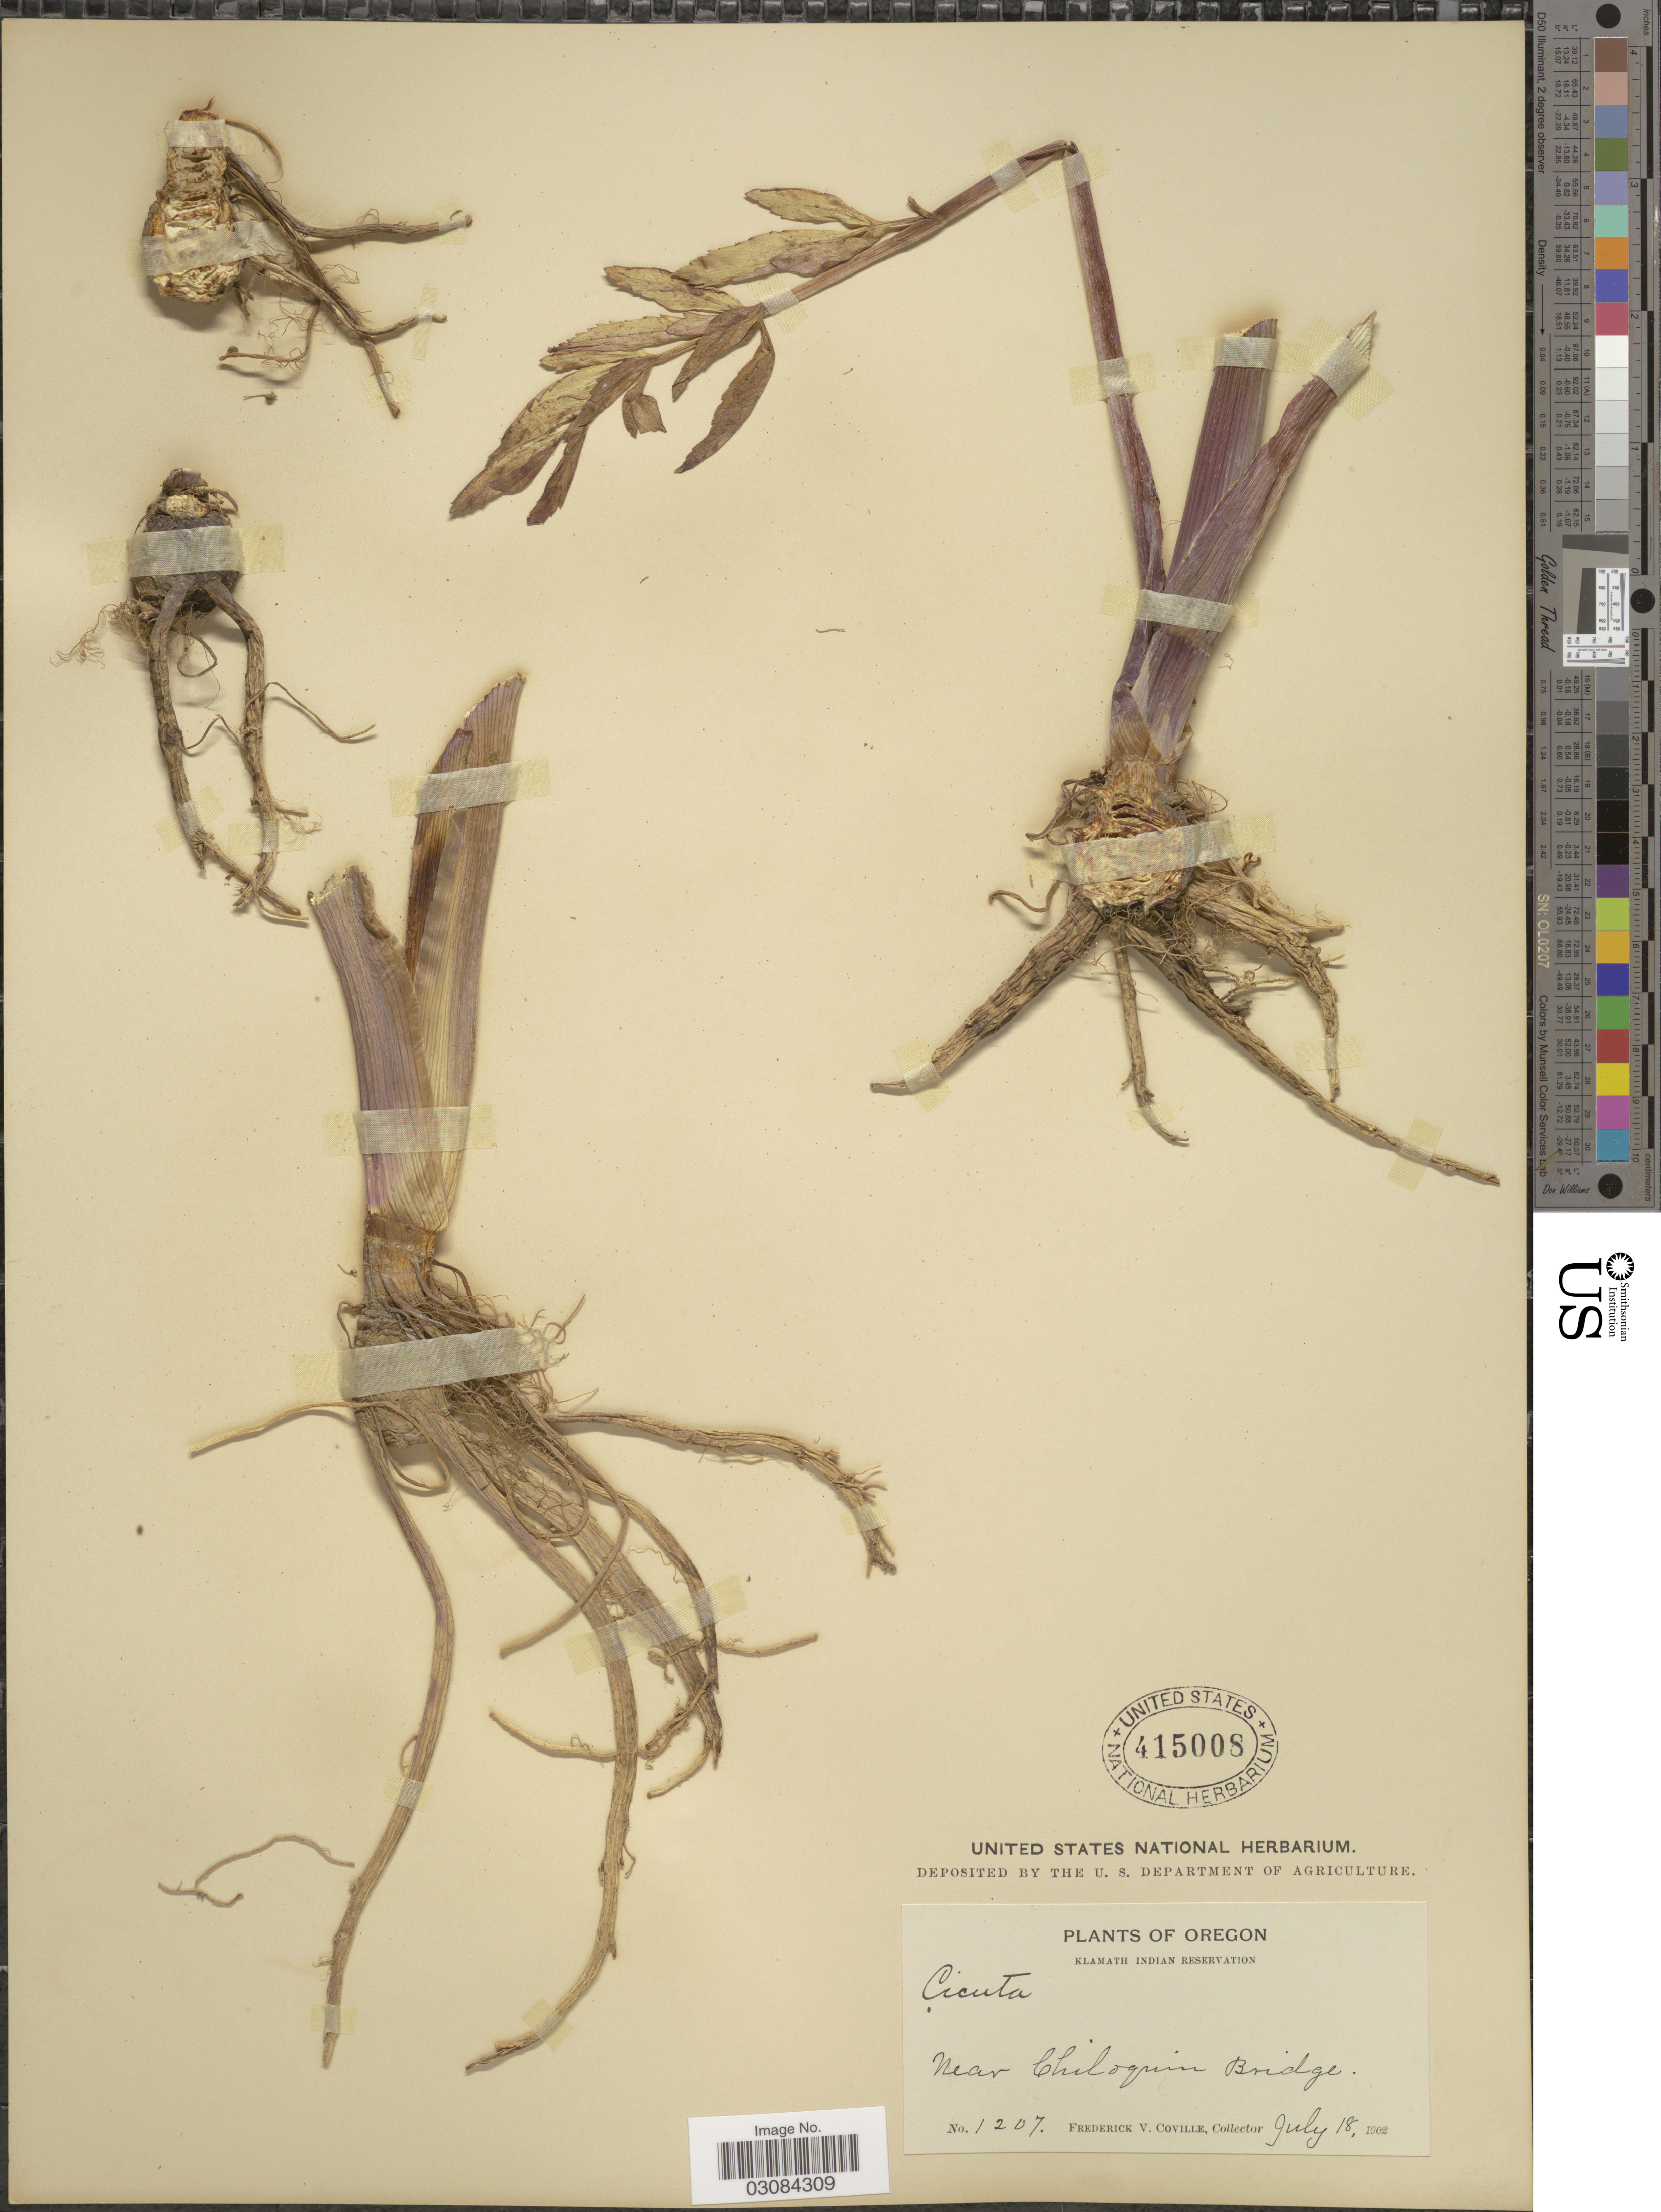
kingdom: Plantae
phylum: Tracheophyta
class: Magnoliopsida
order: Apiales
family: Apiaceae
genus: Cicuta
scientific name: Cicuta douglasii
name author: (DC.) J.M. Coult. & Rose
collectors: F. V. Coville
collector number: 1207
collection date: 1902-07-18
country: United States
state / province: Oregon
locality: Klamath Indian Reservation. Near Chiloquin Bridge.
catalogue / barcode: US 415008